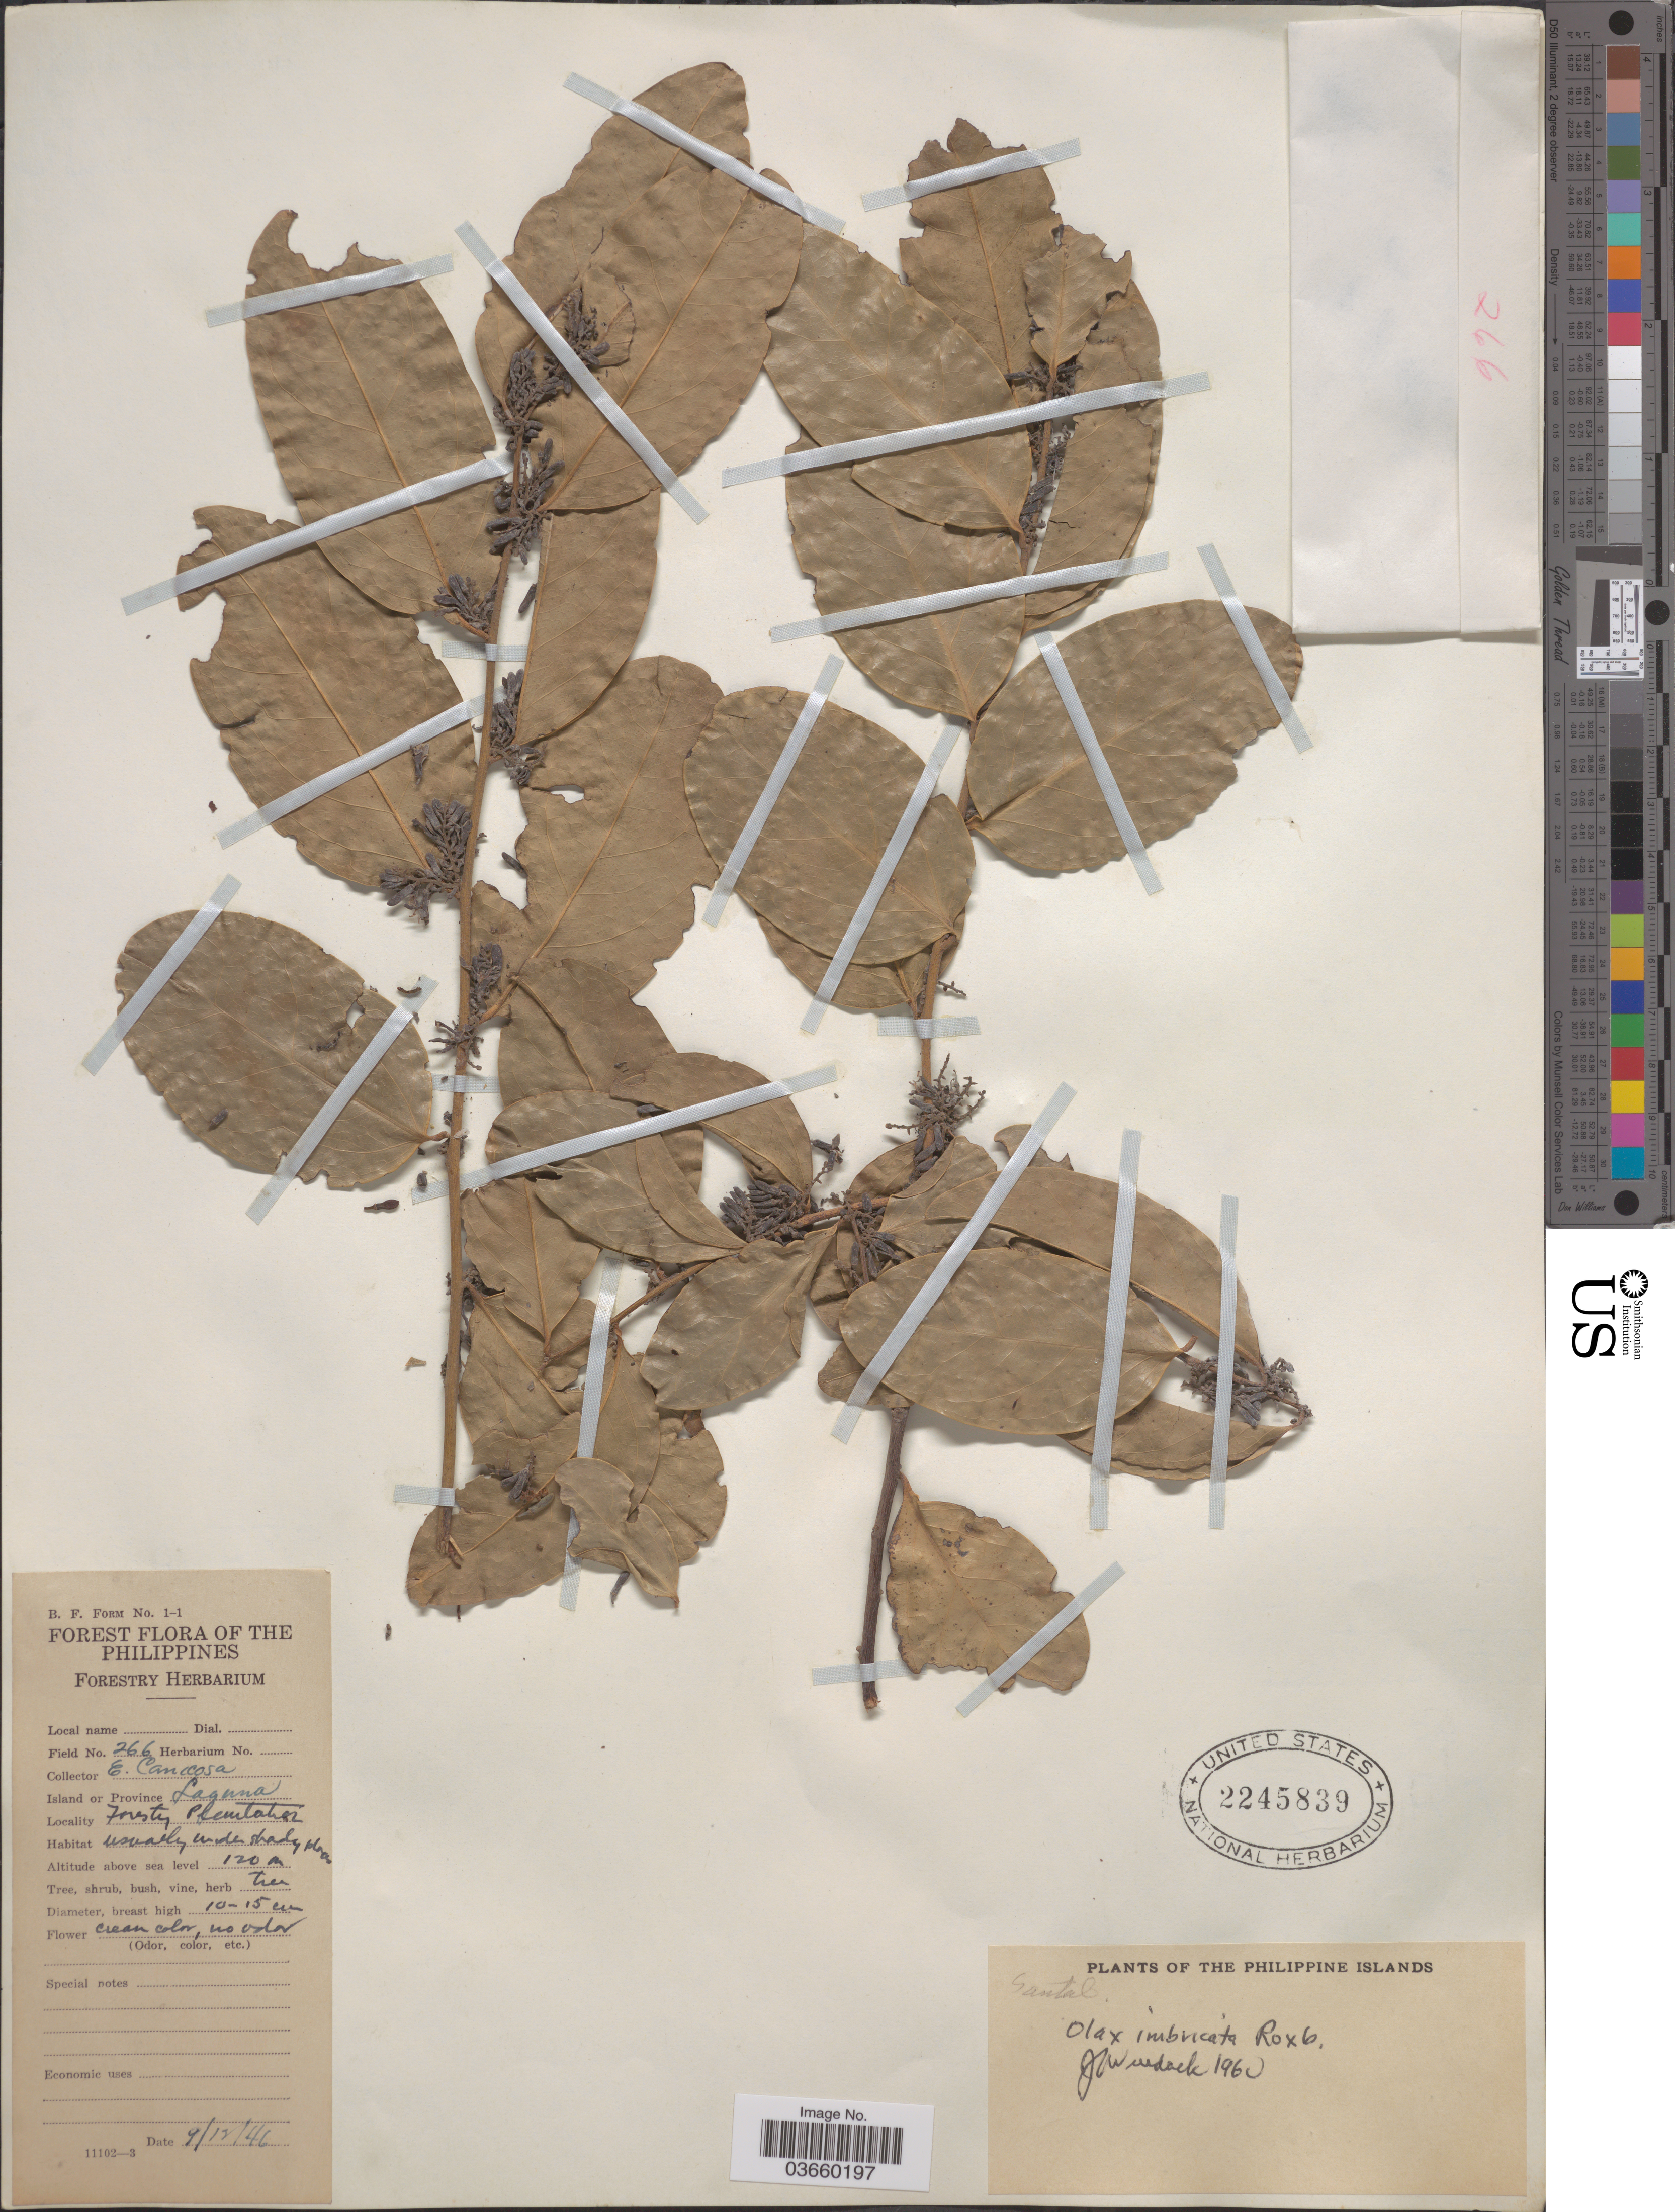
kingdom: Plantae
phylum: Tracheophyta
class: Magnoliopsida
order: Santalales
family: Olacaceae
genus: Olax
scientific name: Olax imbricata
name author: Roxb.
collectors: E. Canicosa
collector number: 266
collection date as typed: Transcribed d/m/y: 12/9/46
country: Philippines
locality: The Philippine Islands. Island or Province Laguna. Forestry Plantation.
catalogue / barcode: US 2245839